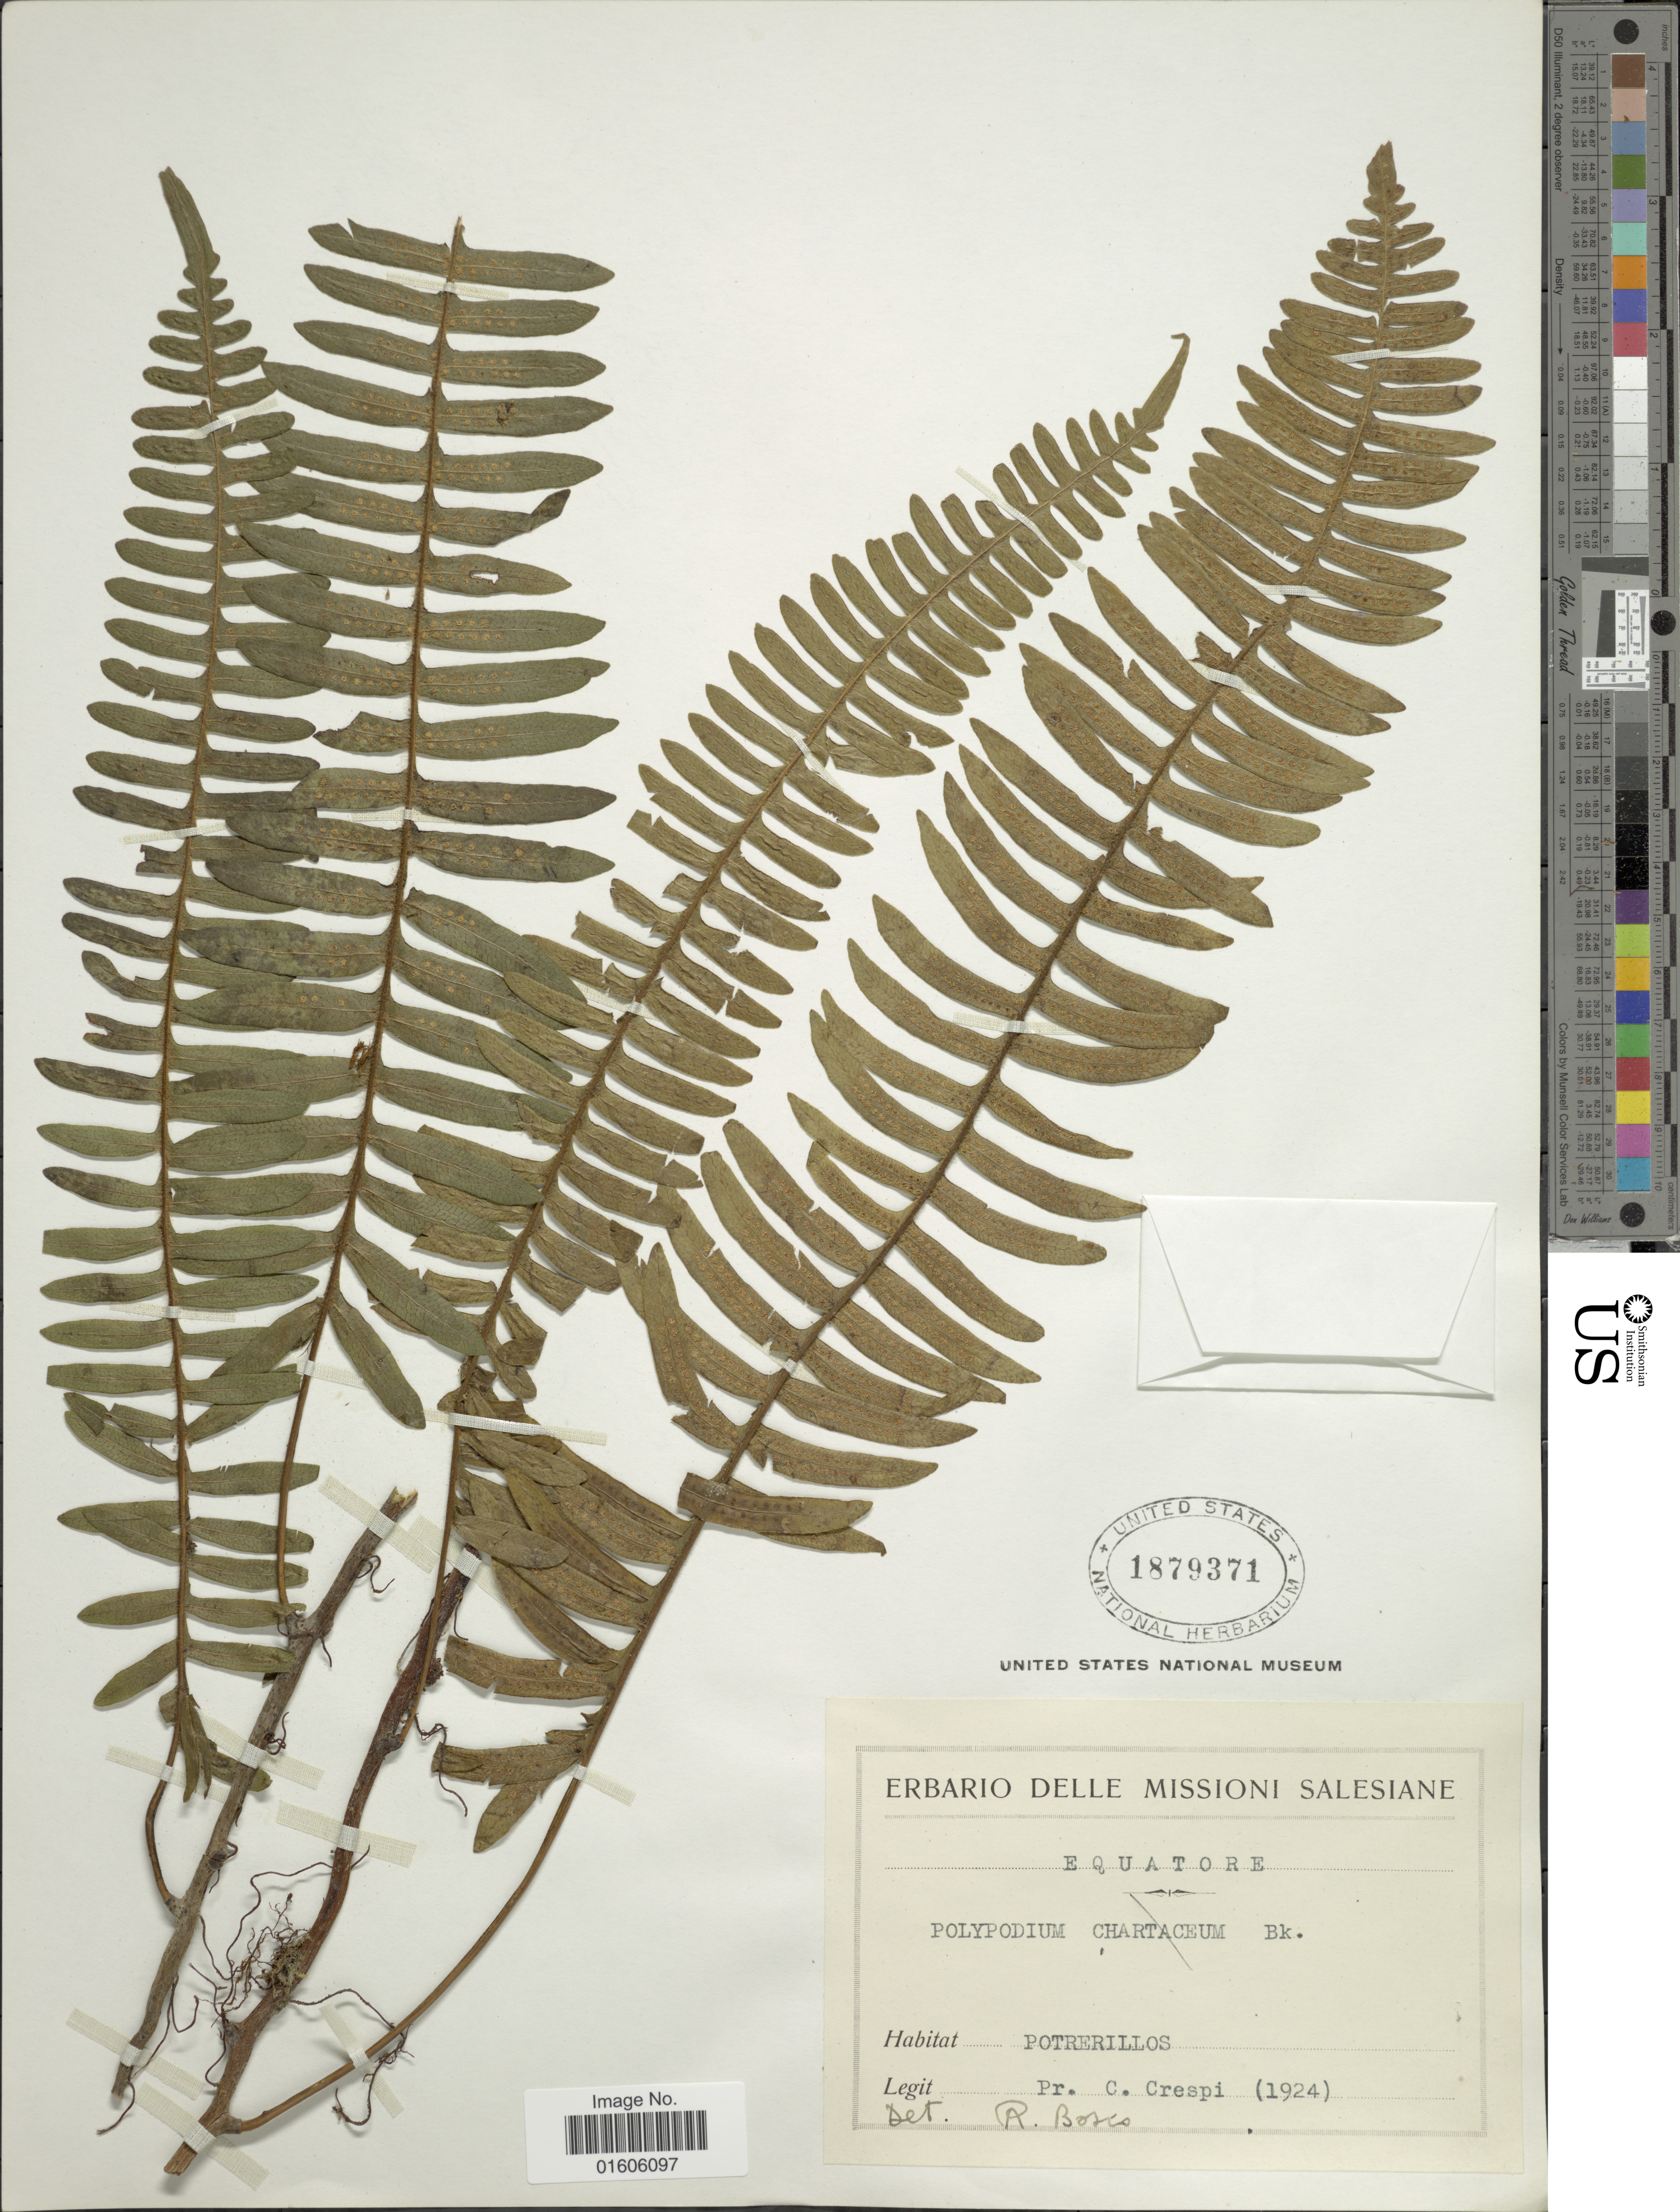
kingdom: Plantae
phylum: Tracheophyta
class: Polypodiopsida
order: Polypodiales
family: Polypodiaceae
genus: Serpocaulon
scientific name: Serpocaulon dasypleuron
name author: (Kunze) A.R. Sm.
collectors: C. Crespi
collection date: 1924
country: Ecuador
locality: Equatore. Potrerillos.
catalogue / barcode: US 1879371